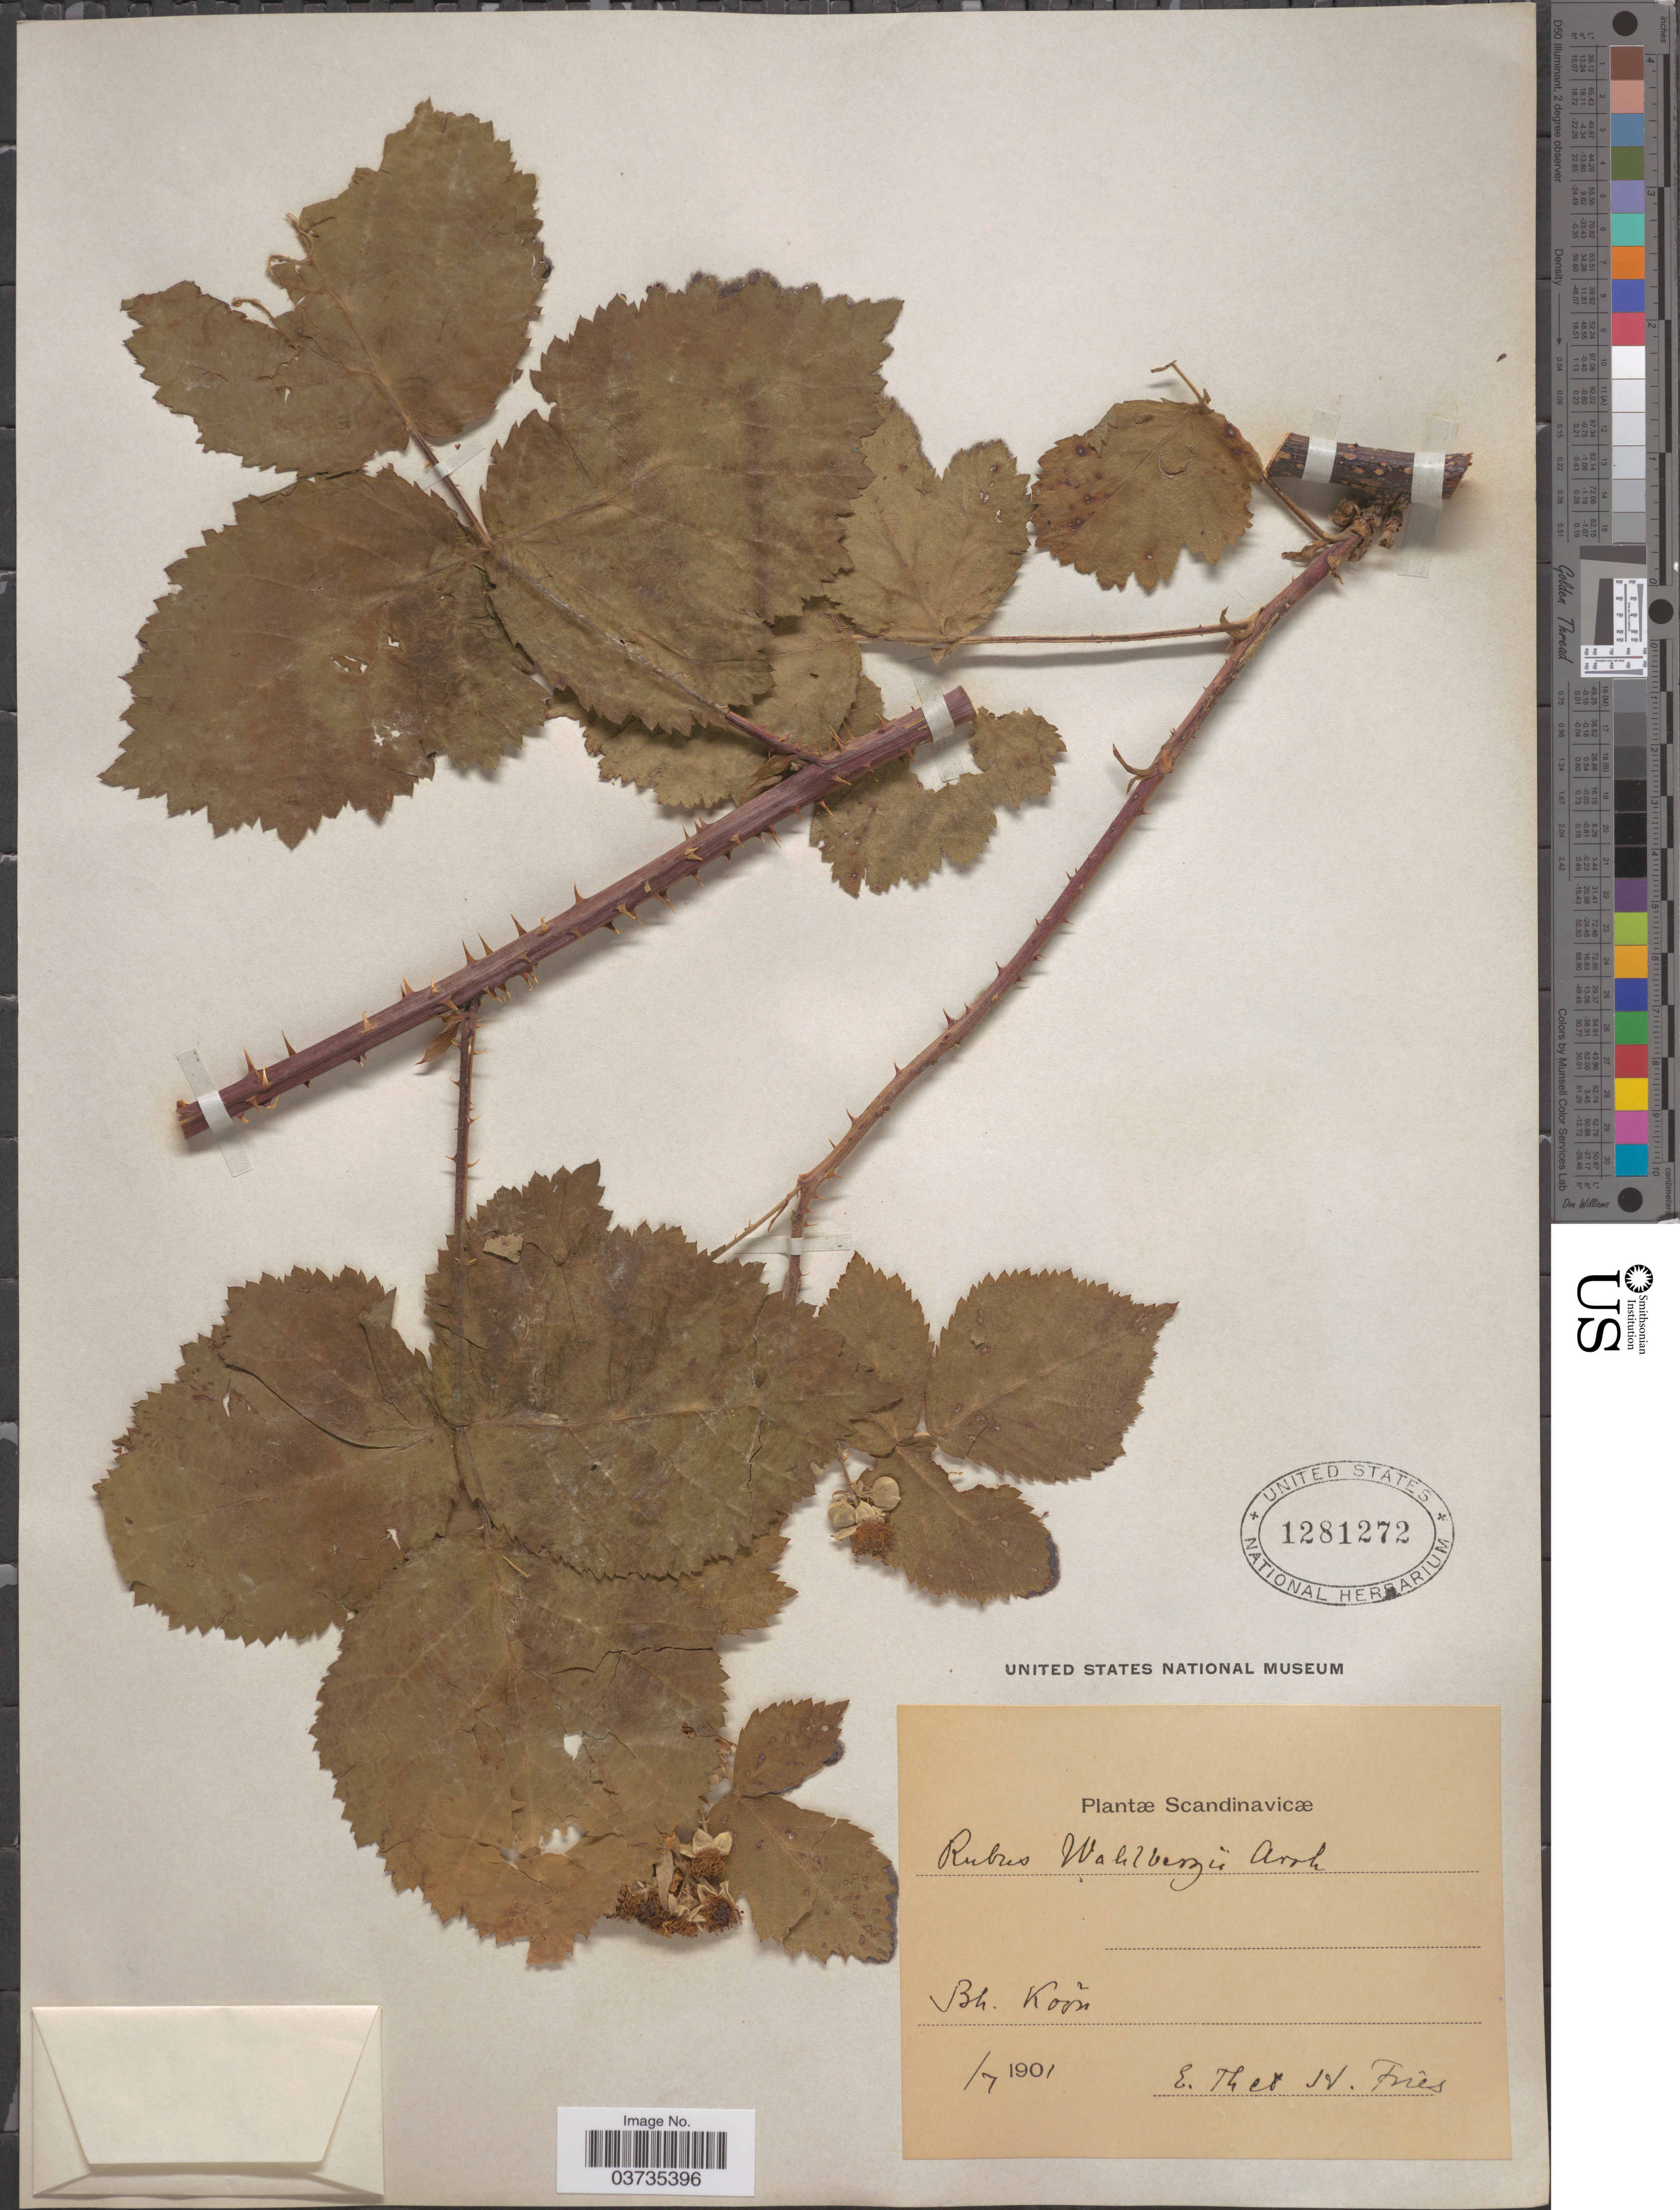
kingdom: Plantae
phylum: Tracheophyta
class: Magnoliopsida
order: Rosales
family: Rosaceae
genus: Rubus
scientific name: Rubus wahlbergii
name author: Arrh.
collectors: E. Fries & H. Fries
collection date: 1901-07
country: Sweden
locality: Scandinavicæ. Bh. Koón.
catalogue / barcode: US 1281272